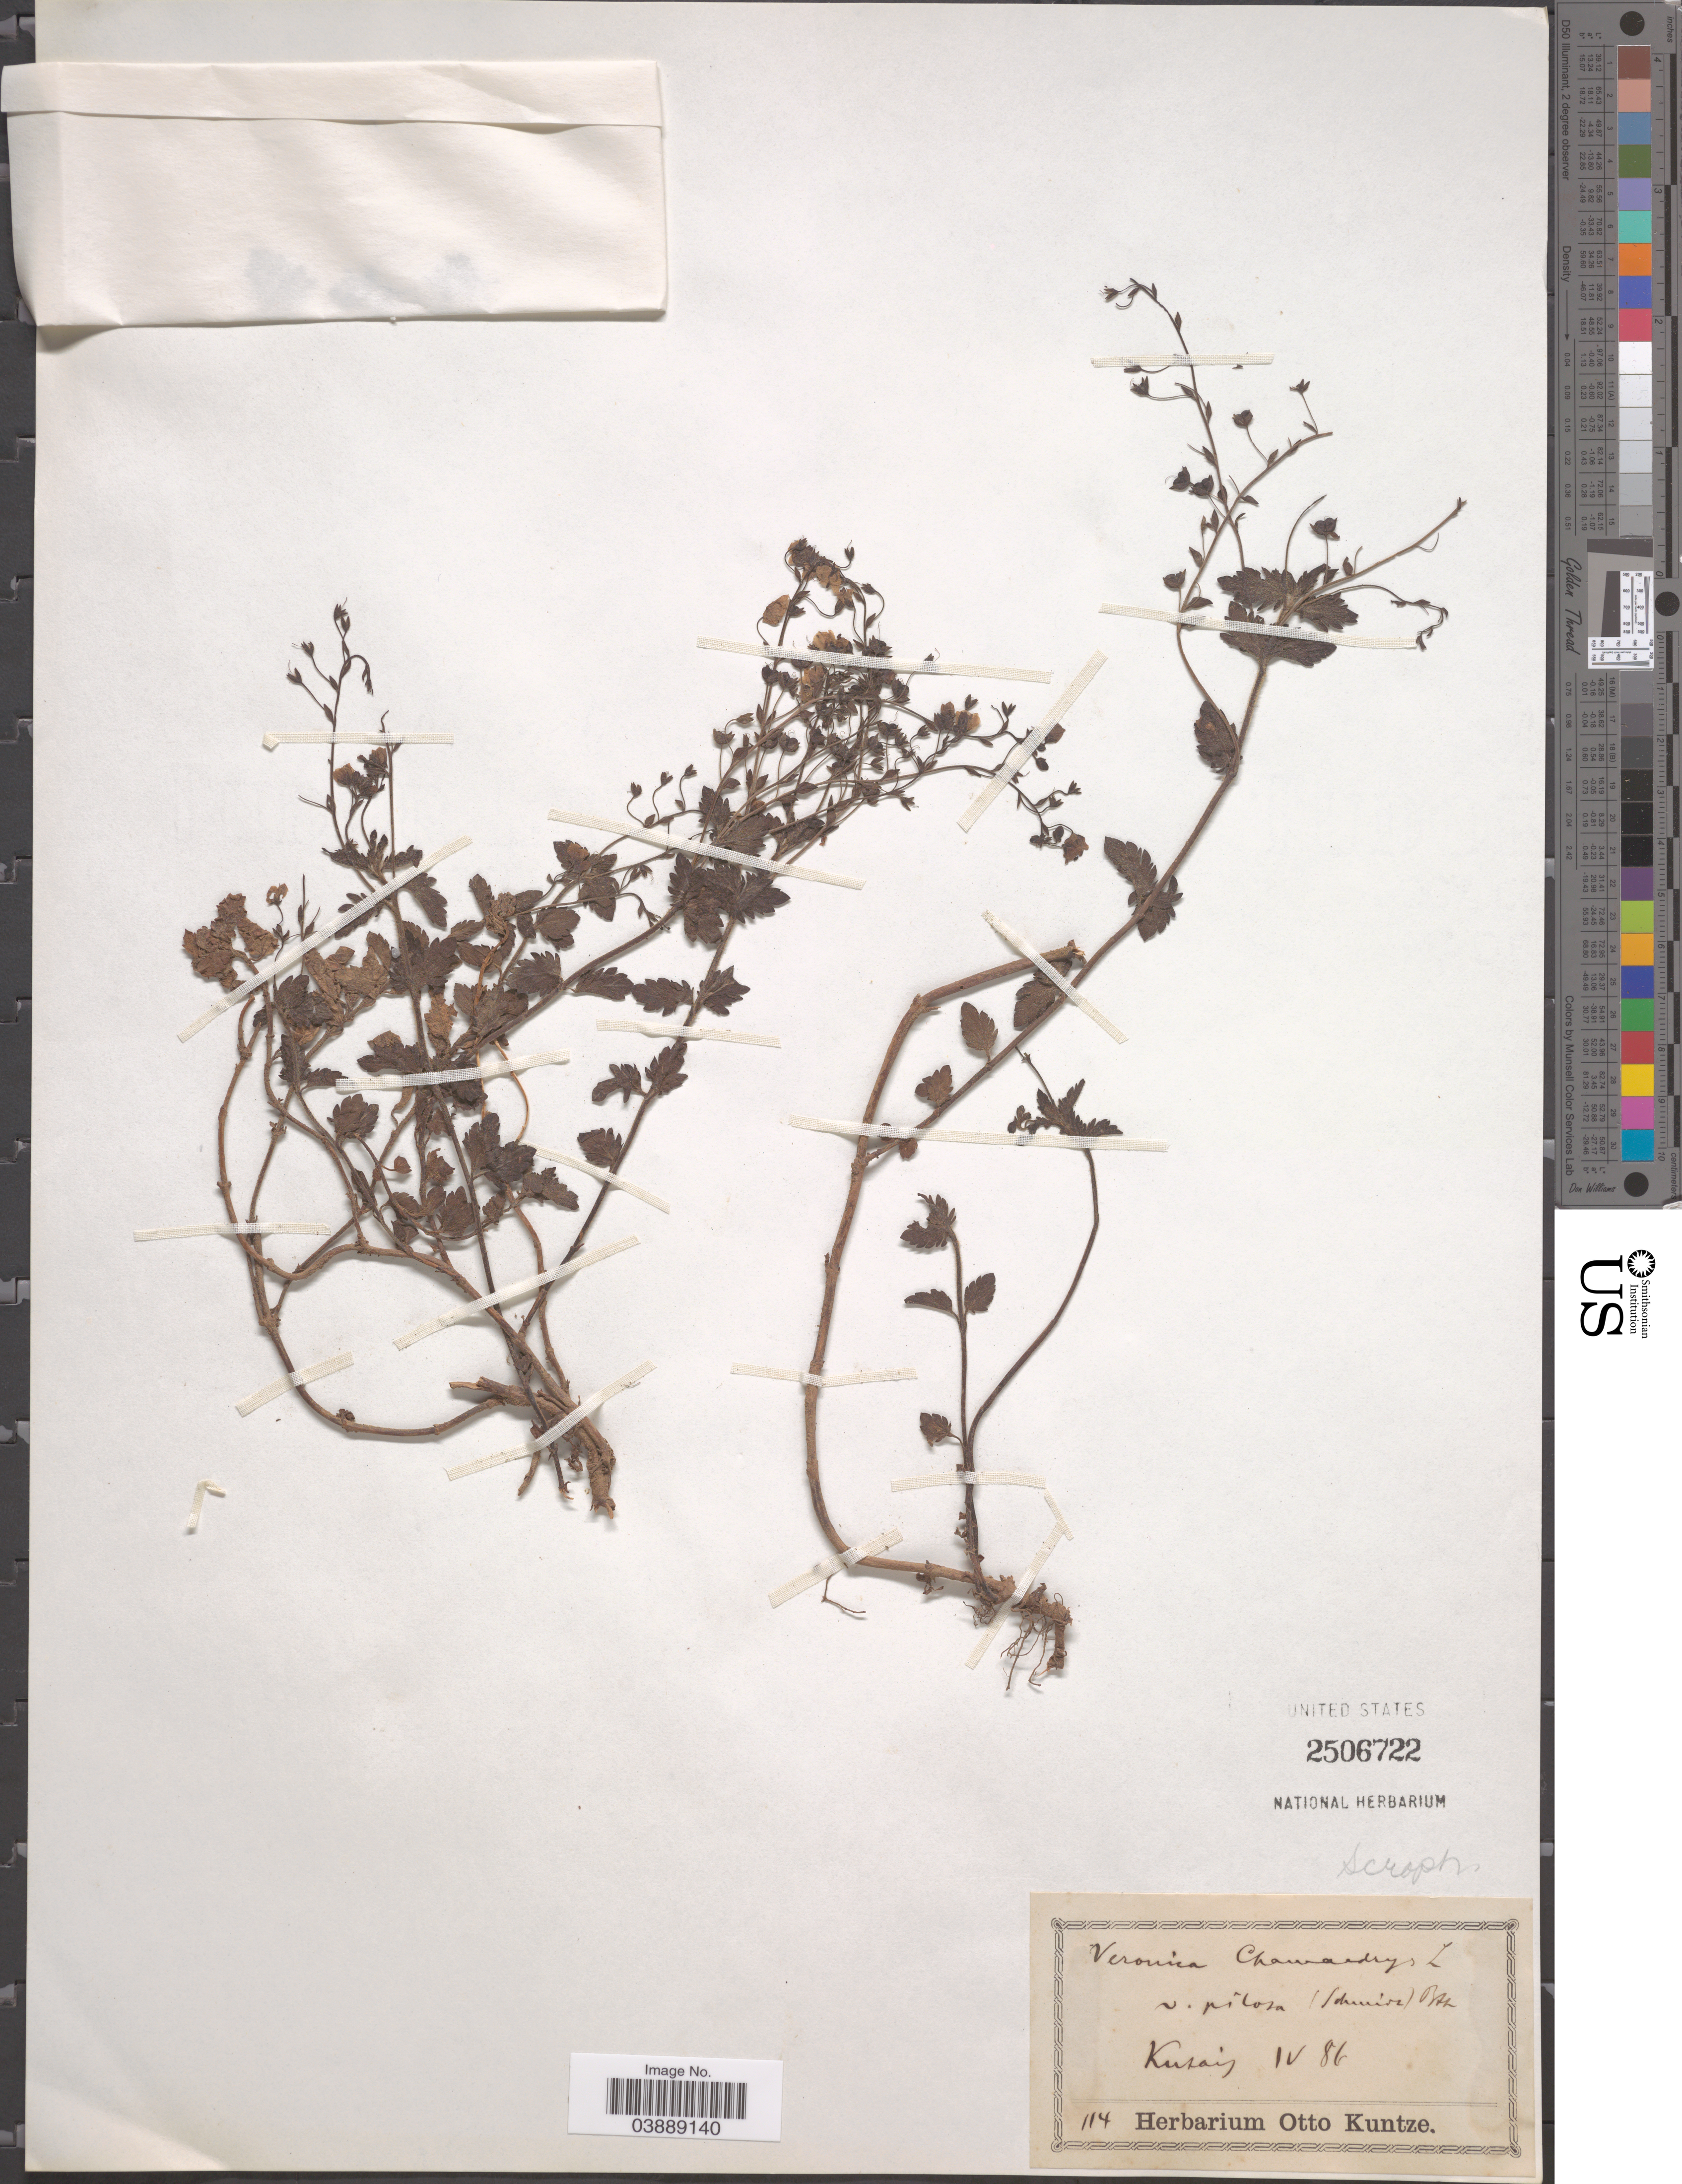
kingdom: Plantae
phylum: Tracheophyta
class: Magnoliopsida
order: Lamiales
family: Plantaginaceae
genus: Veronica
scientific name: Veronica chamaedrys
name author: L.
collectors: ex herb. Otto Kuntze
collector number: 114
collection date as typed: Transcribed d/m/y: /4/86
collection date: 1886-04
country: Georgia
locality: Kutais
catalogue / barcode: US 2506722